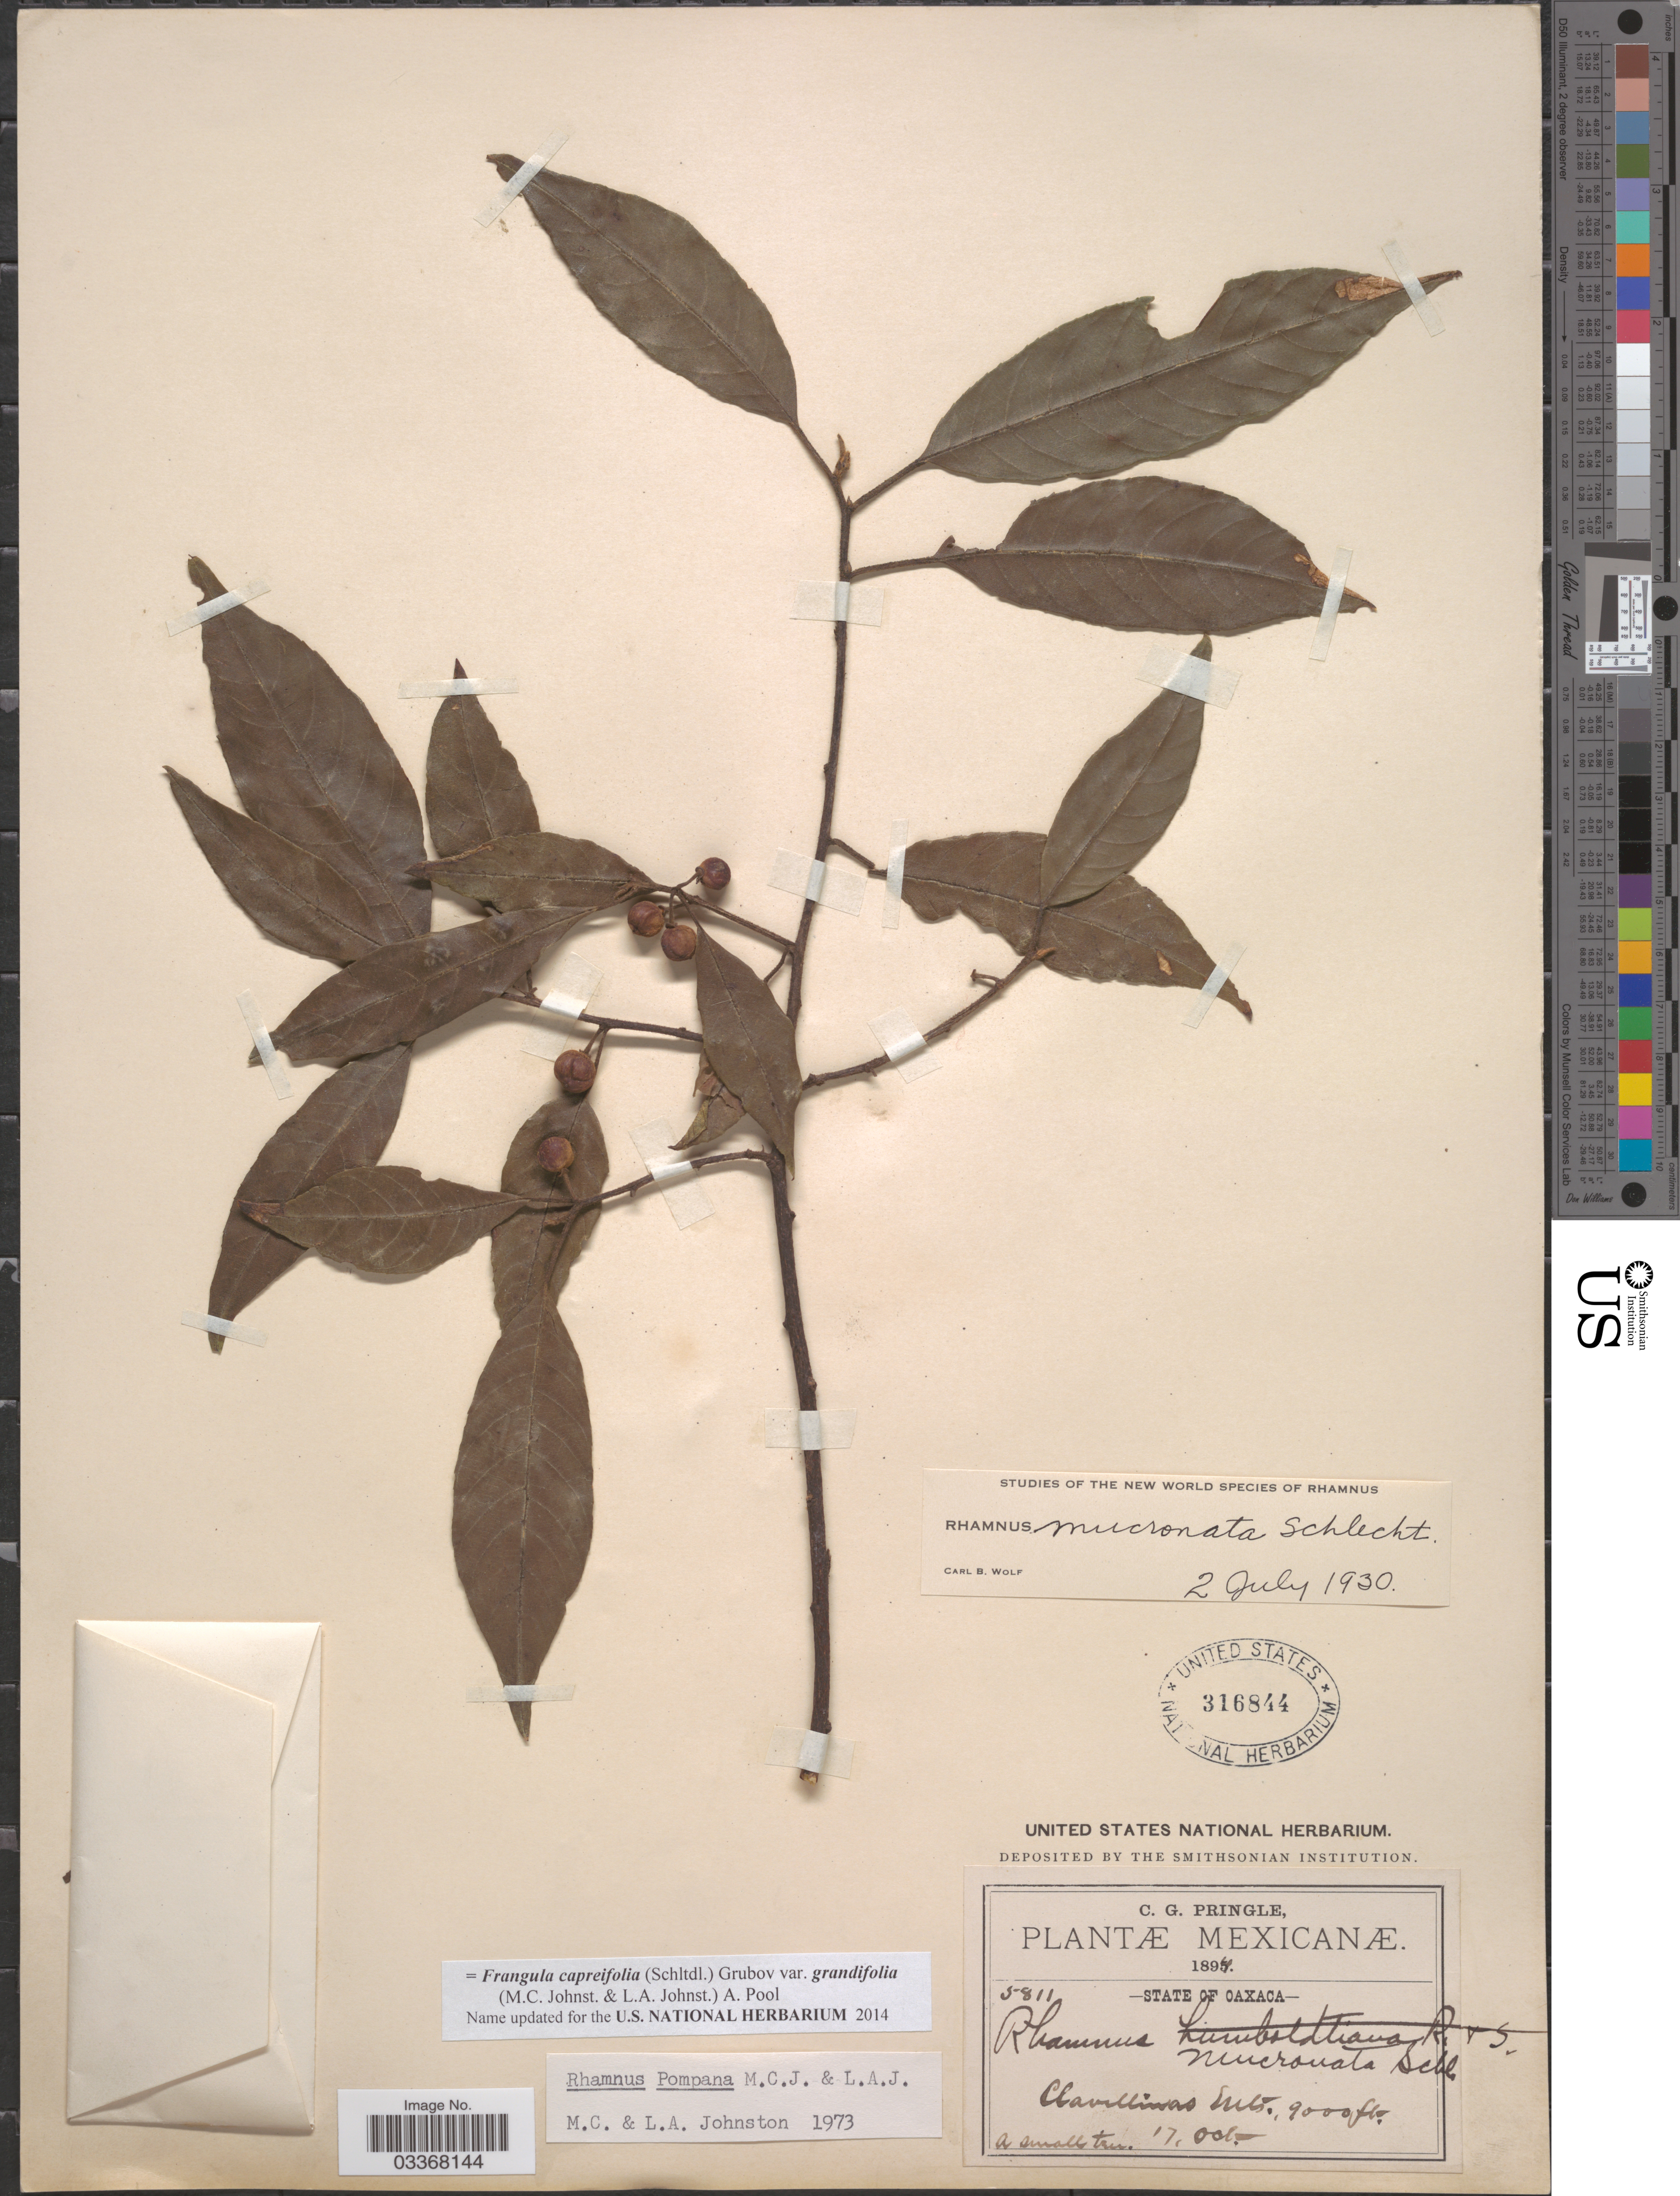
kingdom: Plantae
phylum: Tracheophyta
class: Magnoliopsida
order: Rosales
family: Rhamnaceae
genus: Frangula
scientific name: Frangula capreifolia var. grandifolia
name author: (M.C. Johnst. & L.A. Johnst.) A. Pool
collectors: C. G. Pringle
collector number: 5811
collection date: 1894-10-17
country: Mexico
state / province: Oaxaca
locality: Clavellinas Mts.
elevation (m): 2743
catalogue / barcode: US 316844